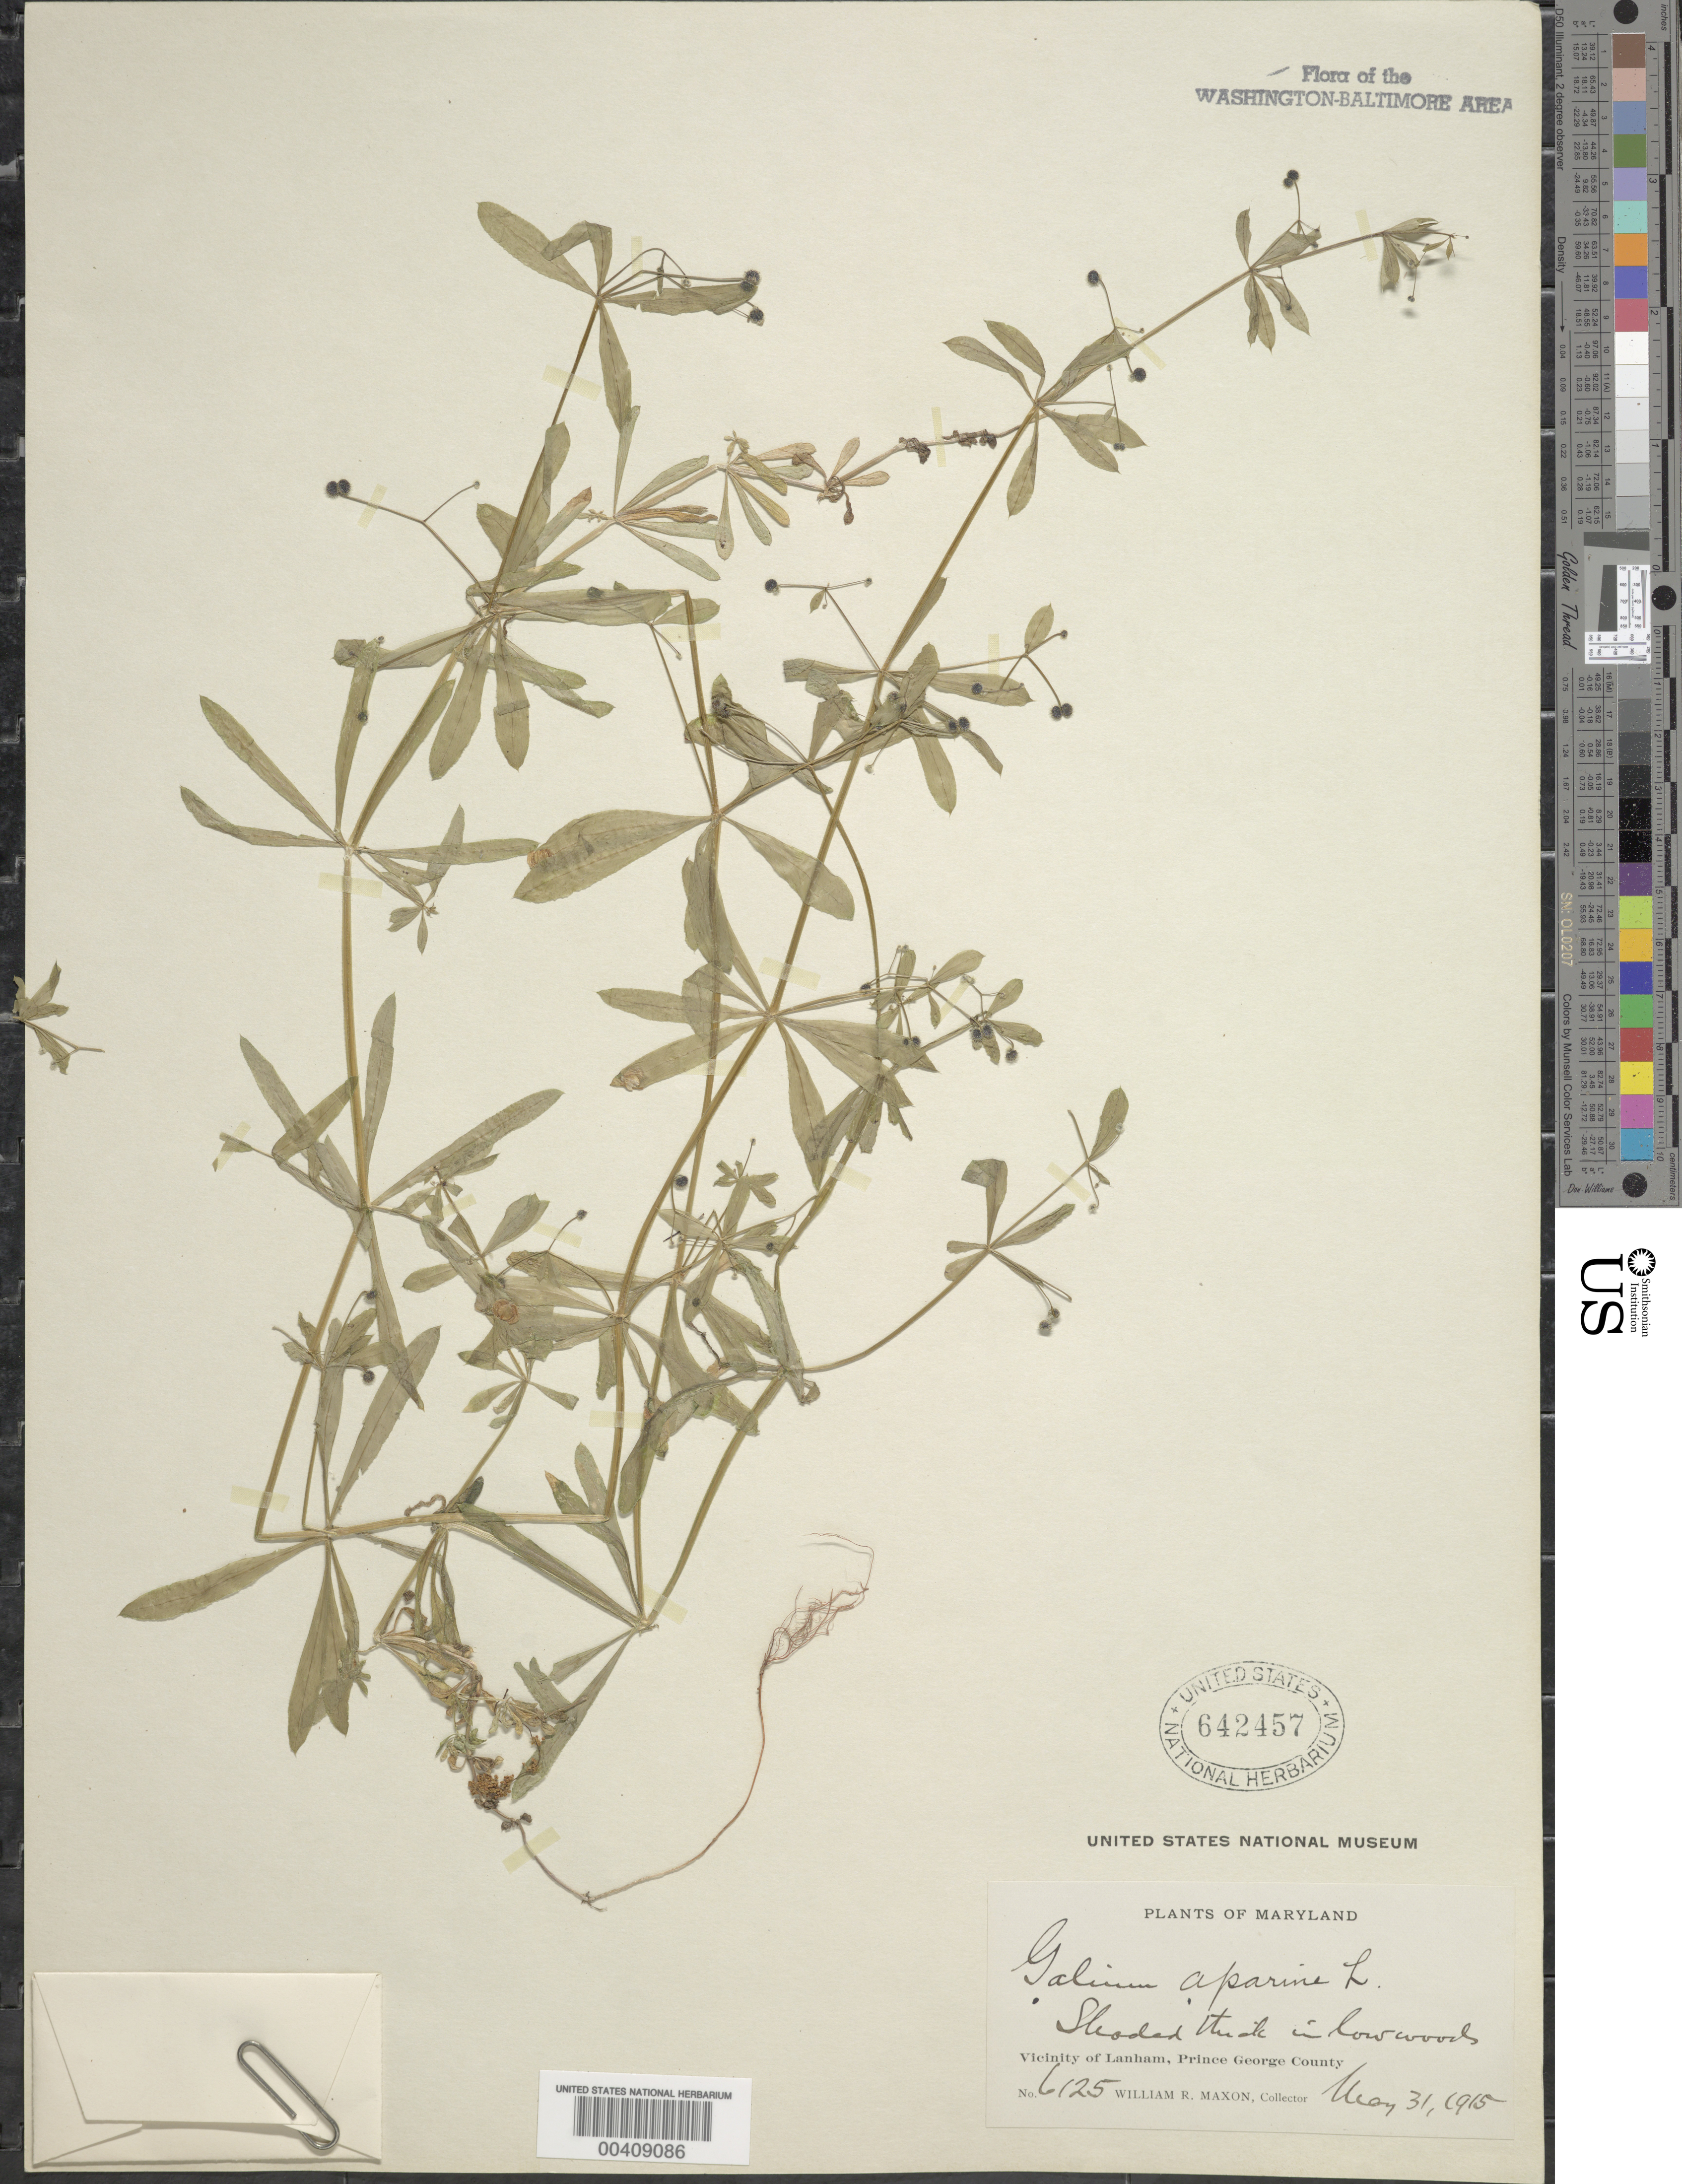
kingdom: Plantae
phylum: Tracheophyta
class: Magnoliopsida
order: Gentianales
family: Rubiaceae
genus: Galium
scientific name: Galium aparine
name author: L.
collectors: W. R. Maxon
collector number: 6125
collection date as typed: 31 May 1915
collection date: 1915-05-31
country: United States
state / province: Maryland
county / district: Prince George's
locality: Vicinity of Lanham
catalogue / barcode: US 642457